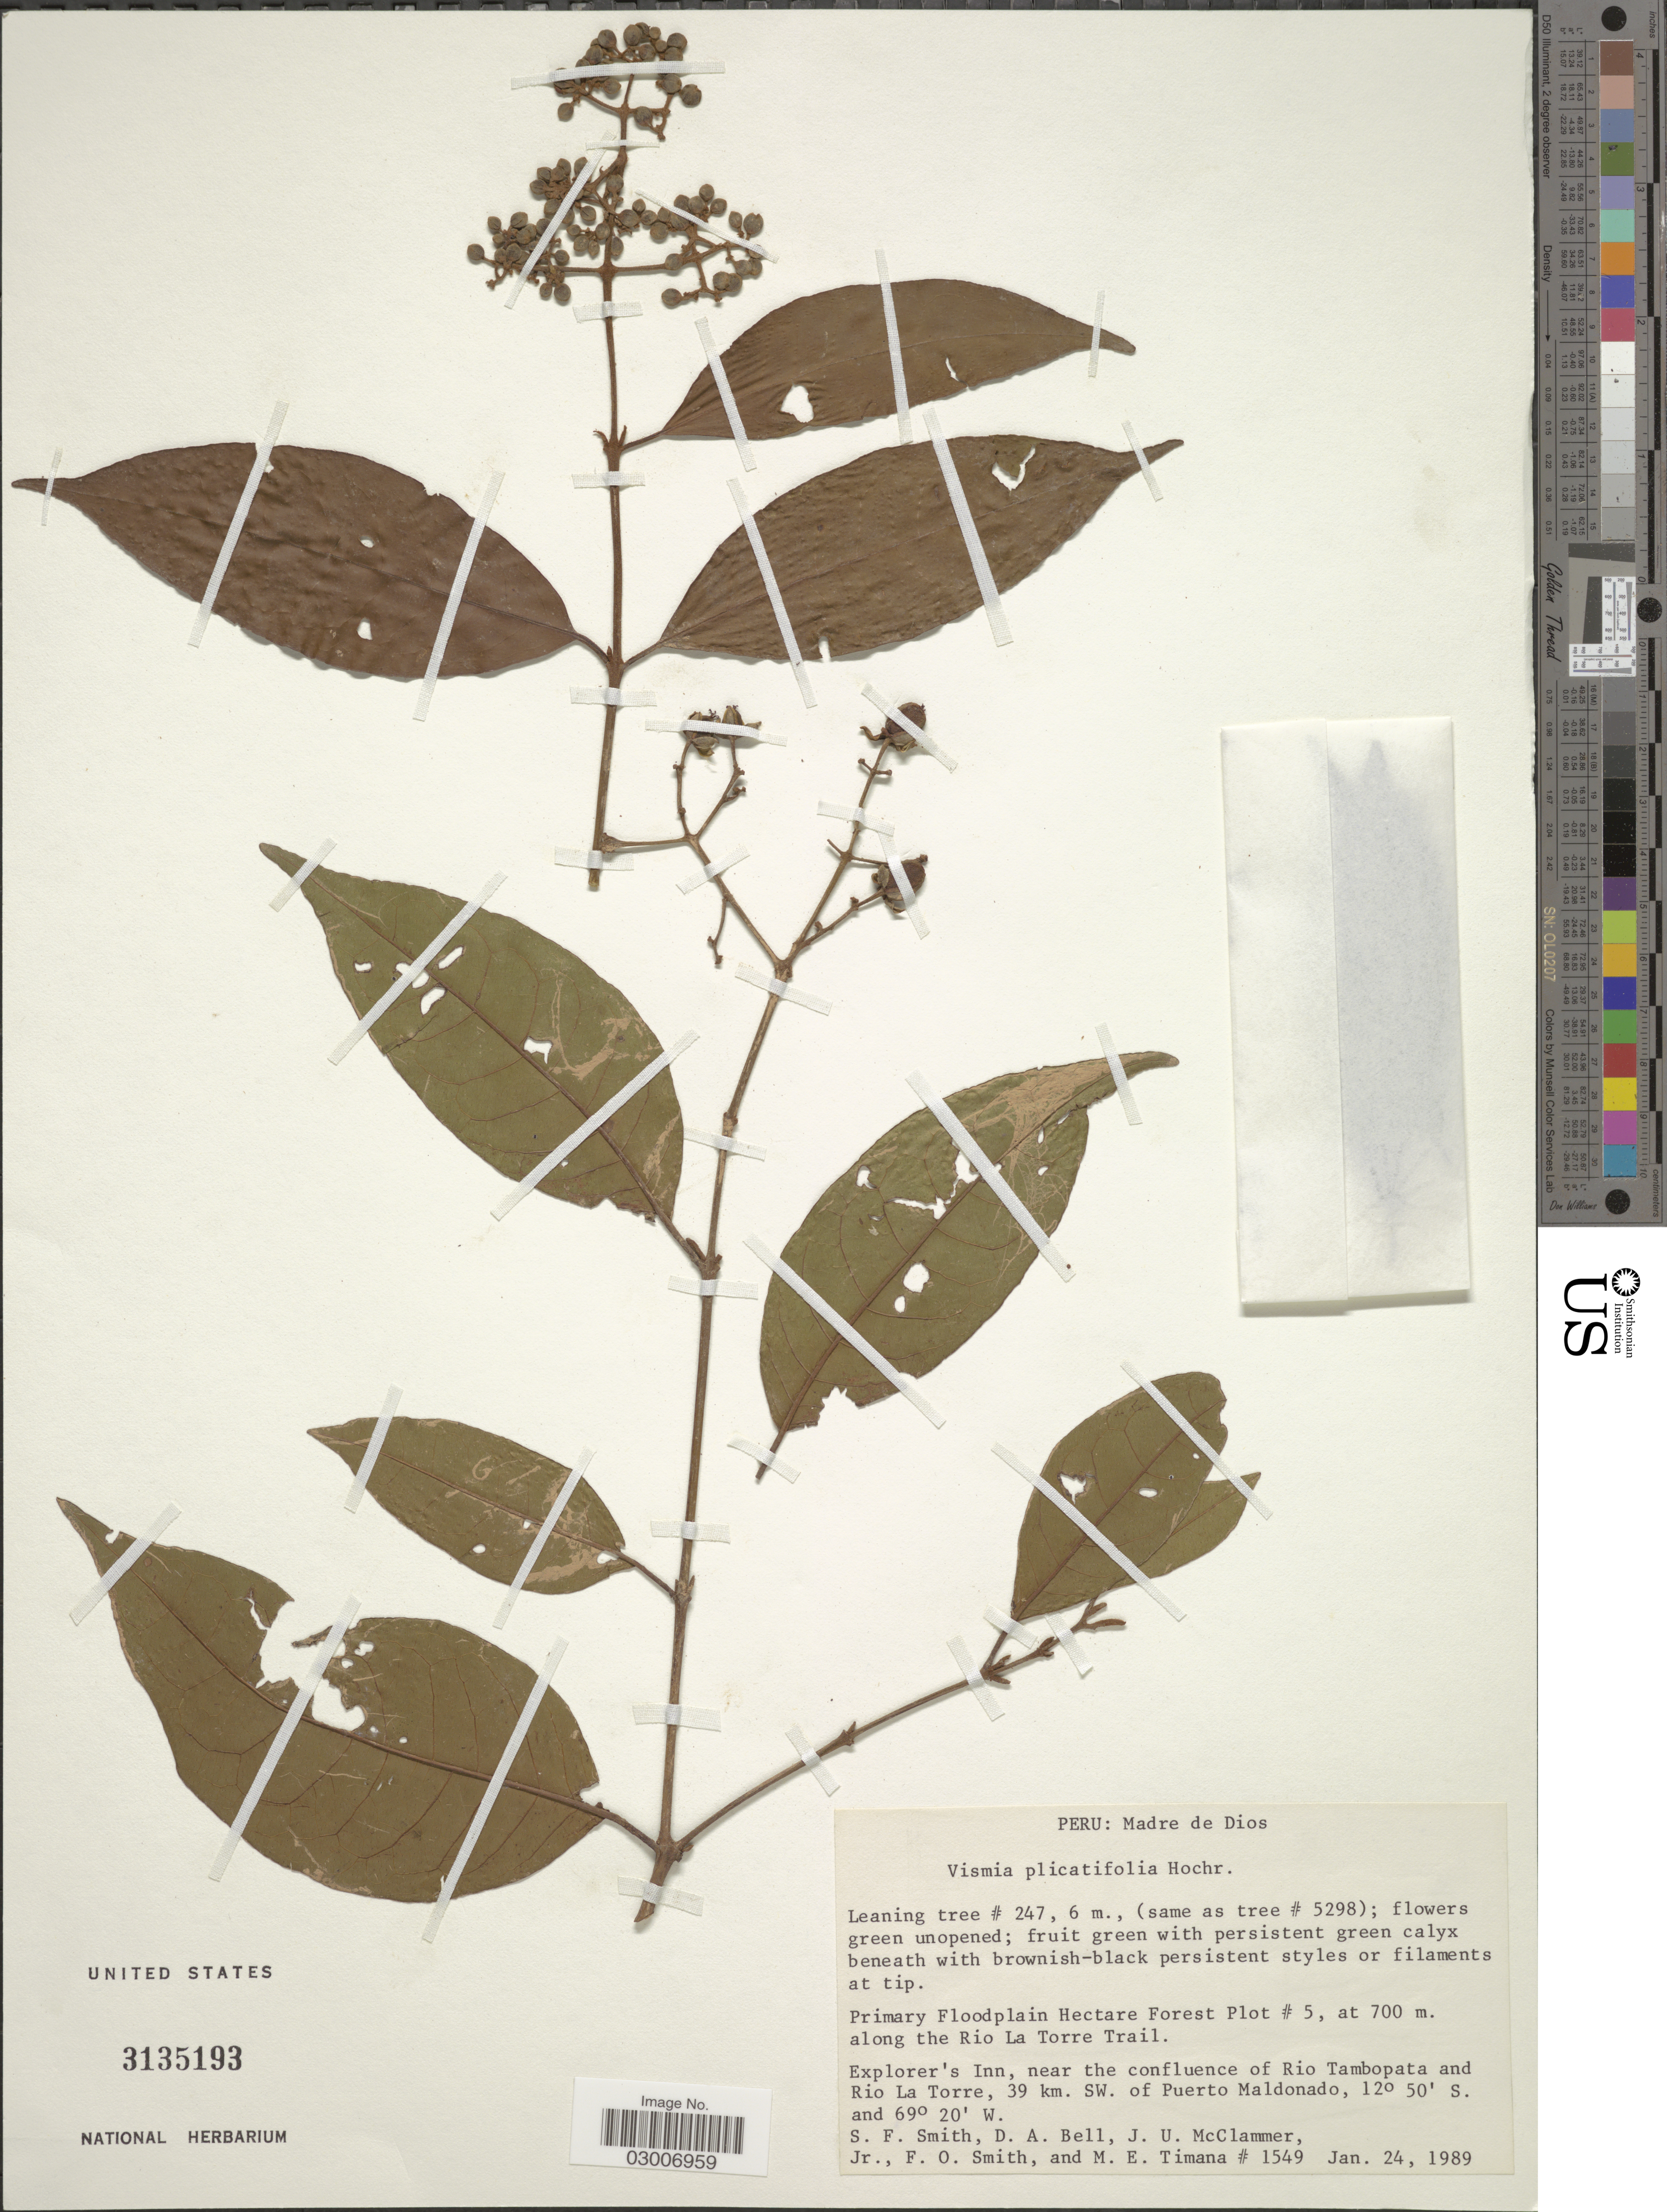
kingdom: Plantae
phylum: Tracheophyta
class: Magnoliopsida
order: Malpighiales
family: Hypericaceae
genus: Vismia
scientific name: Vismia plicatifolia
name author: Hochr.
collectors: S.F. Smith, D. A. Bell, J. McClammer Jr. & F. Smith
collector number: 1549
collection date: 1989-01-24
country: Peru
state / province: Madre de Dios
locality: Primary Floodplain Hectare Forest Plot # 5, along the Rio La Torre Trail. Explorer's Inn, near the confluence of Rio Tambopata and Rio La Torre, 39 km. SW. of Puerto Maldonado.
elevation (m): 700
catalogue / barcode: US 3135193